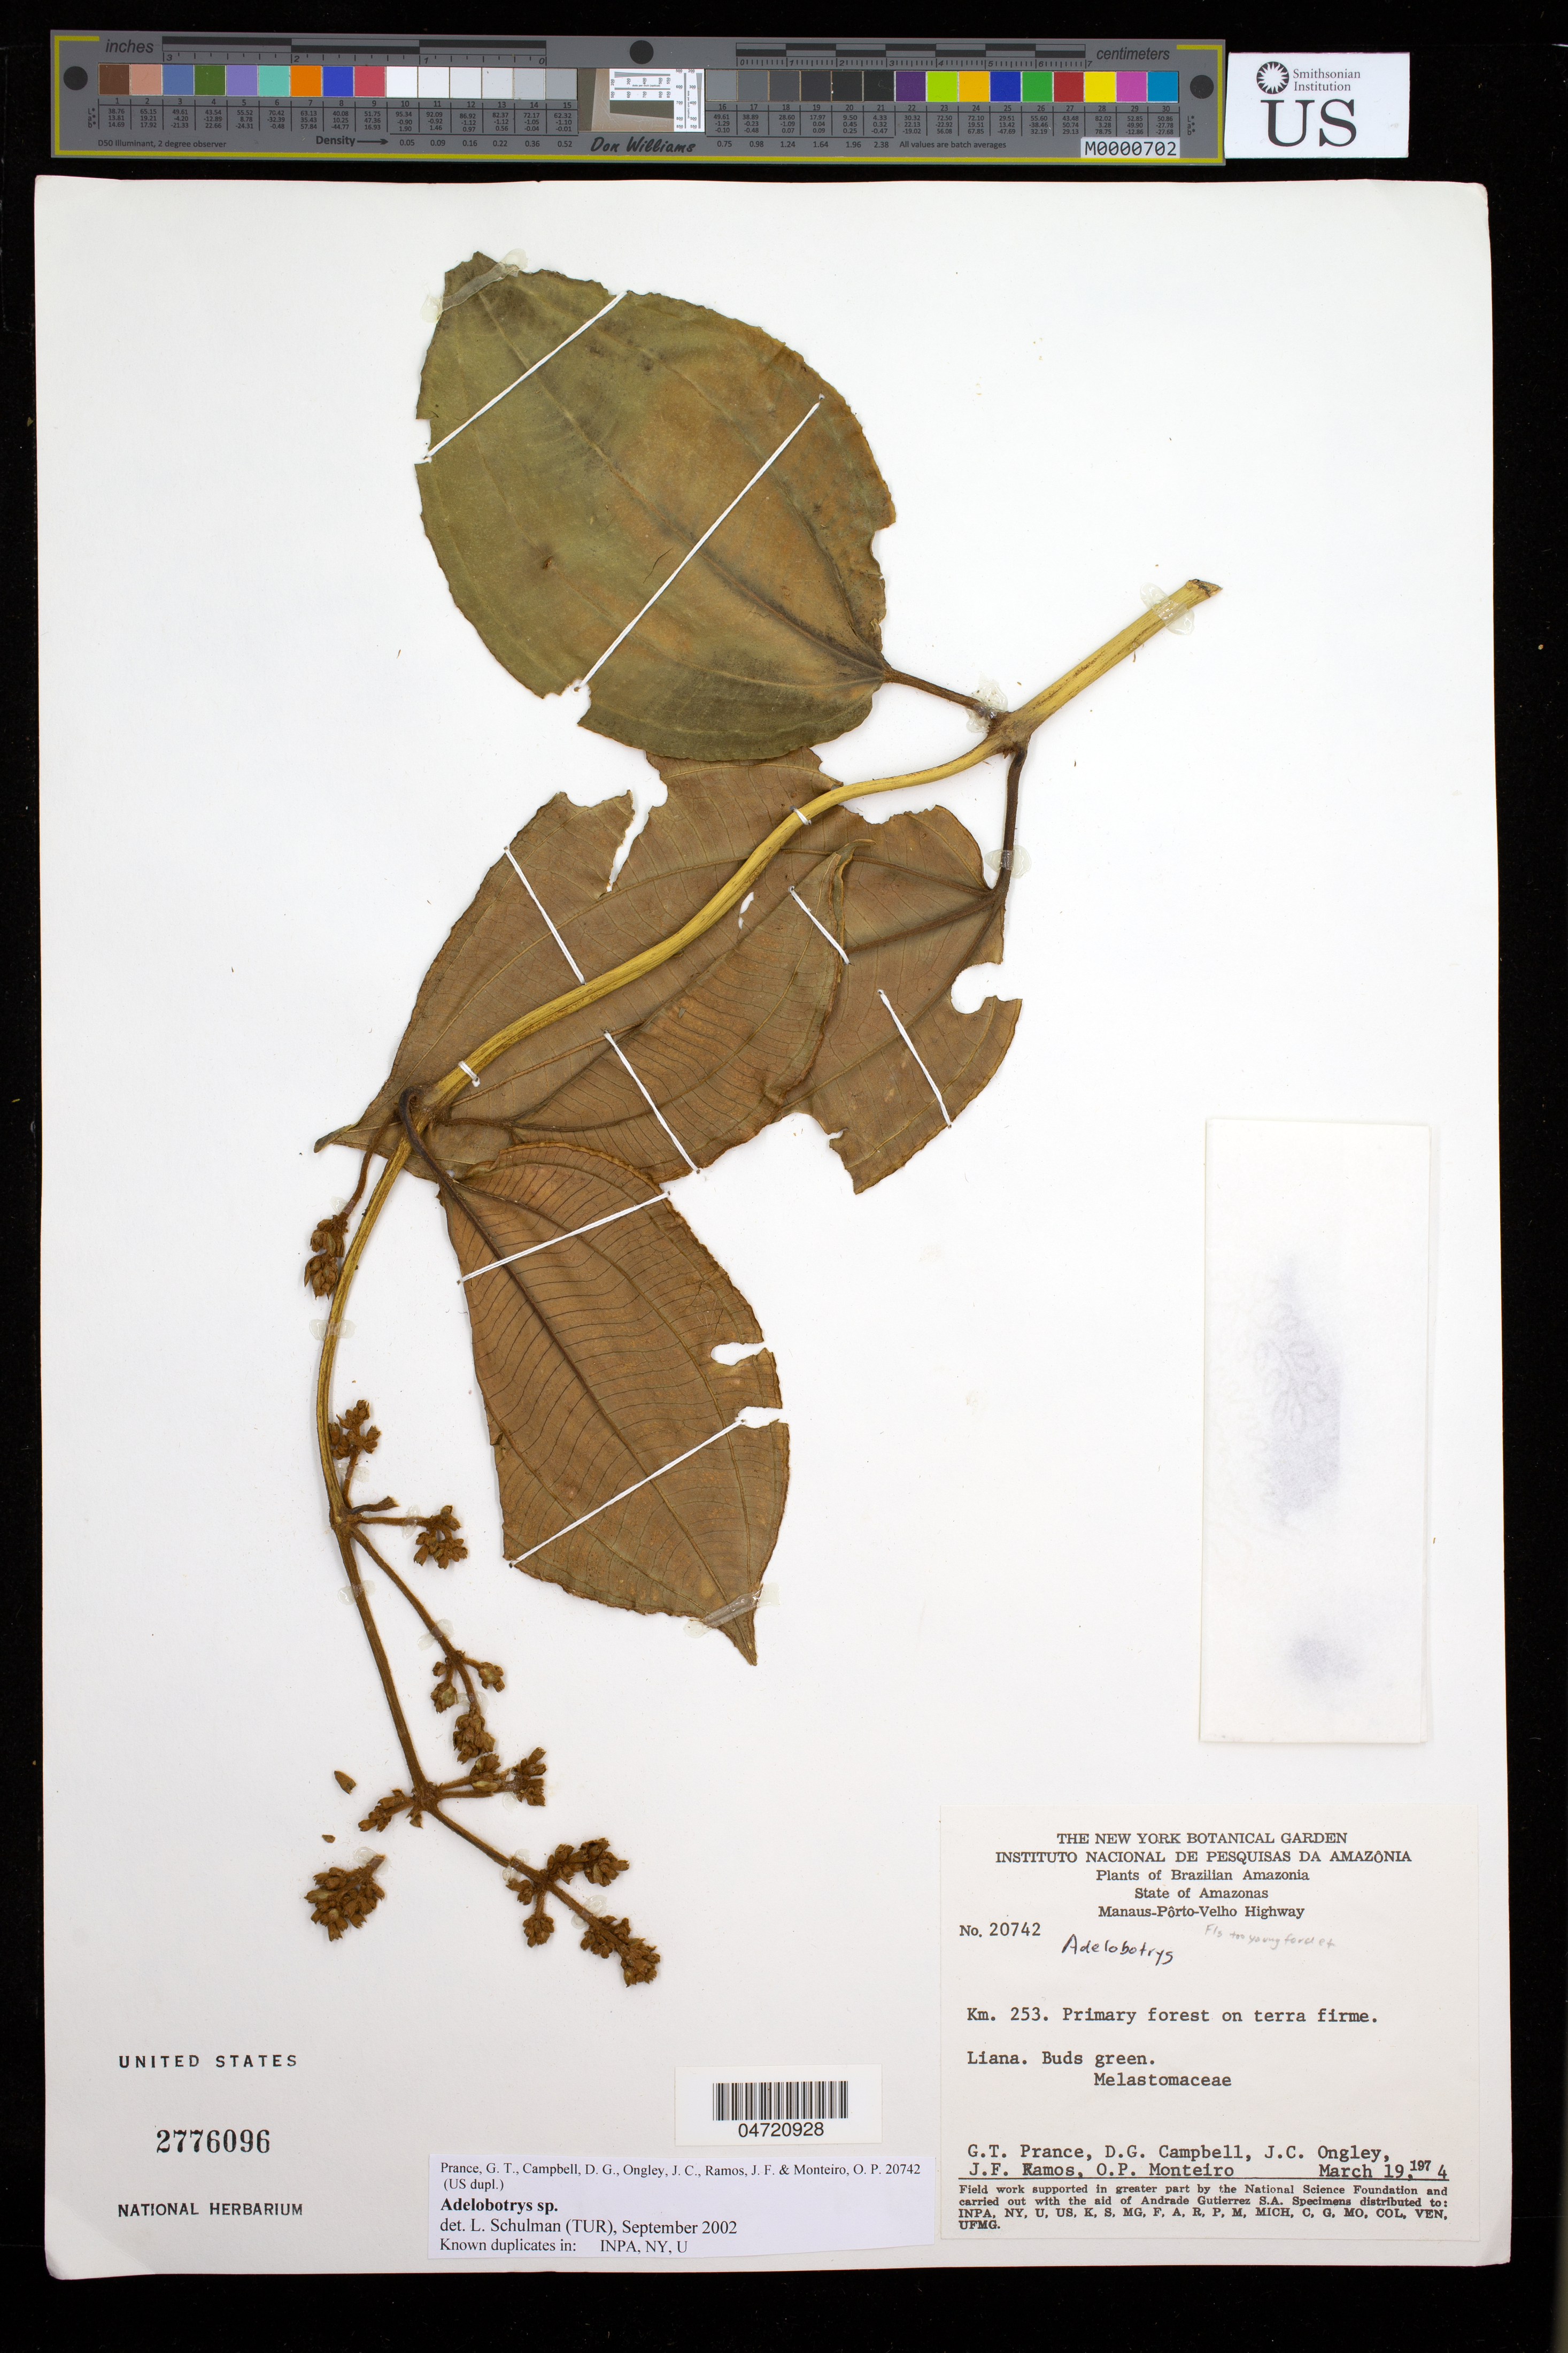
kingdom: Plantae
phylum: Tracheophyta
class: Magnoliopsida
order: Myrtales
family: Melastomataceae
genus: Adelobotrys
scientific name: Adelobotrys sp.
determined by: Schulman, Leif, (TUR), University of Turku (FINLAND)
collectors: G. T. Prance, E. G. Campbell, J. C. Ongley, J. F. Ramos & O. P. Monteiro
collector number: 20742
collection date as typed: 19 Mar 1974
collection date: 1974-03-19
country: Brazil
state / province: Amazonas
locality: Manaus - Porto-Velho Hwy; km253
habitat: Primary forest on terra firme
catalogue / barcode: US 2776096